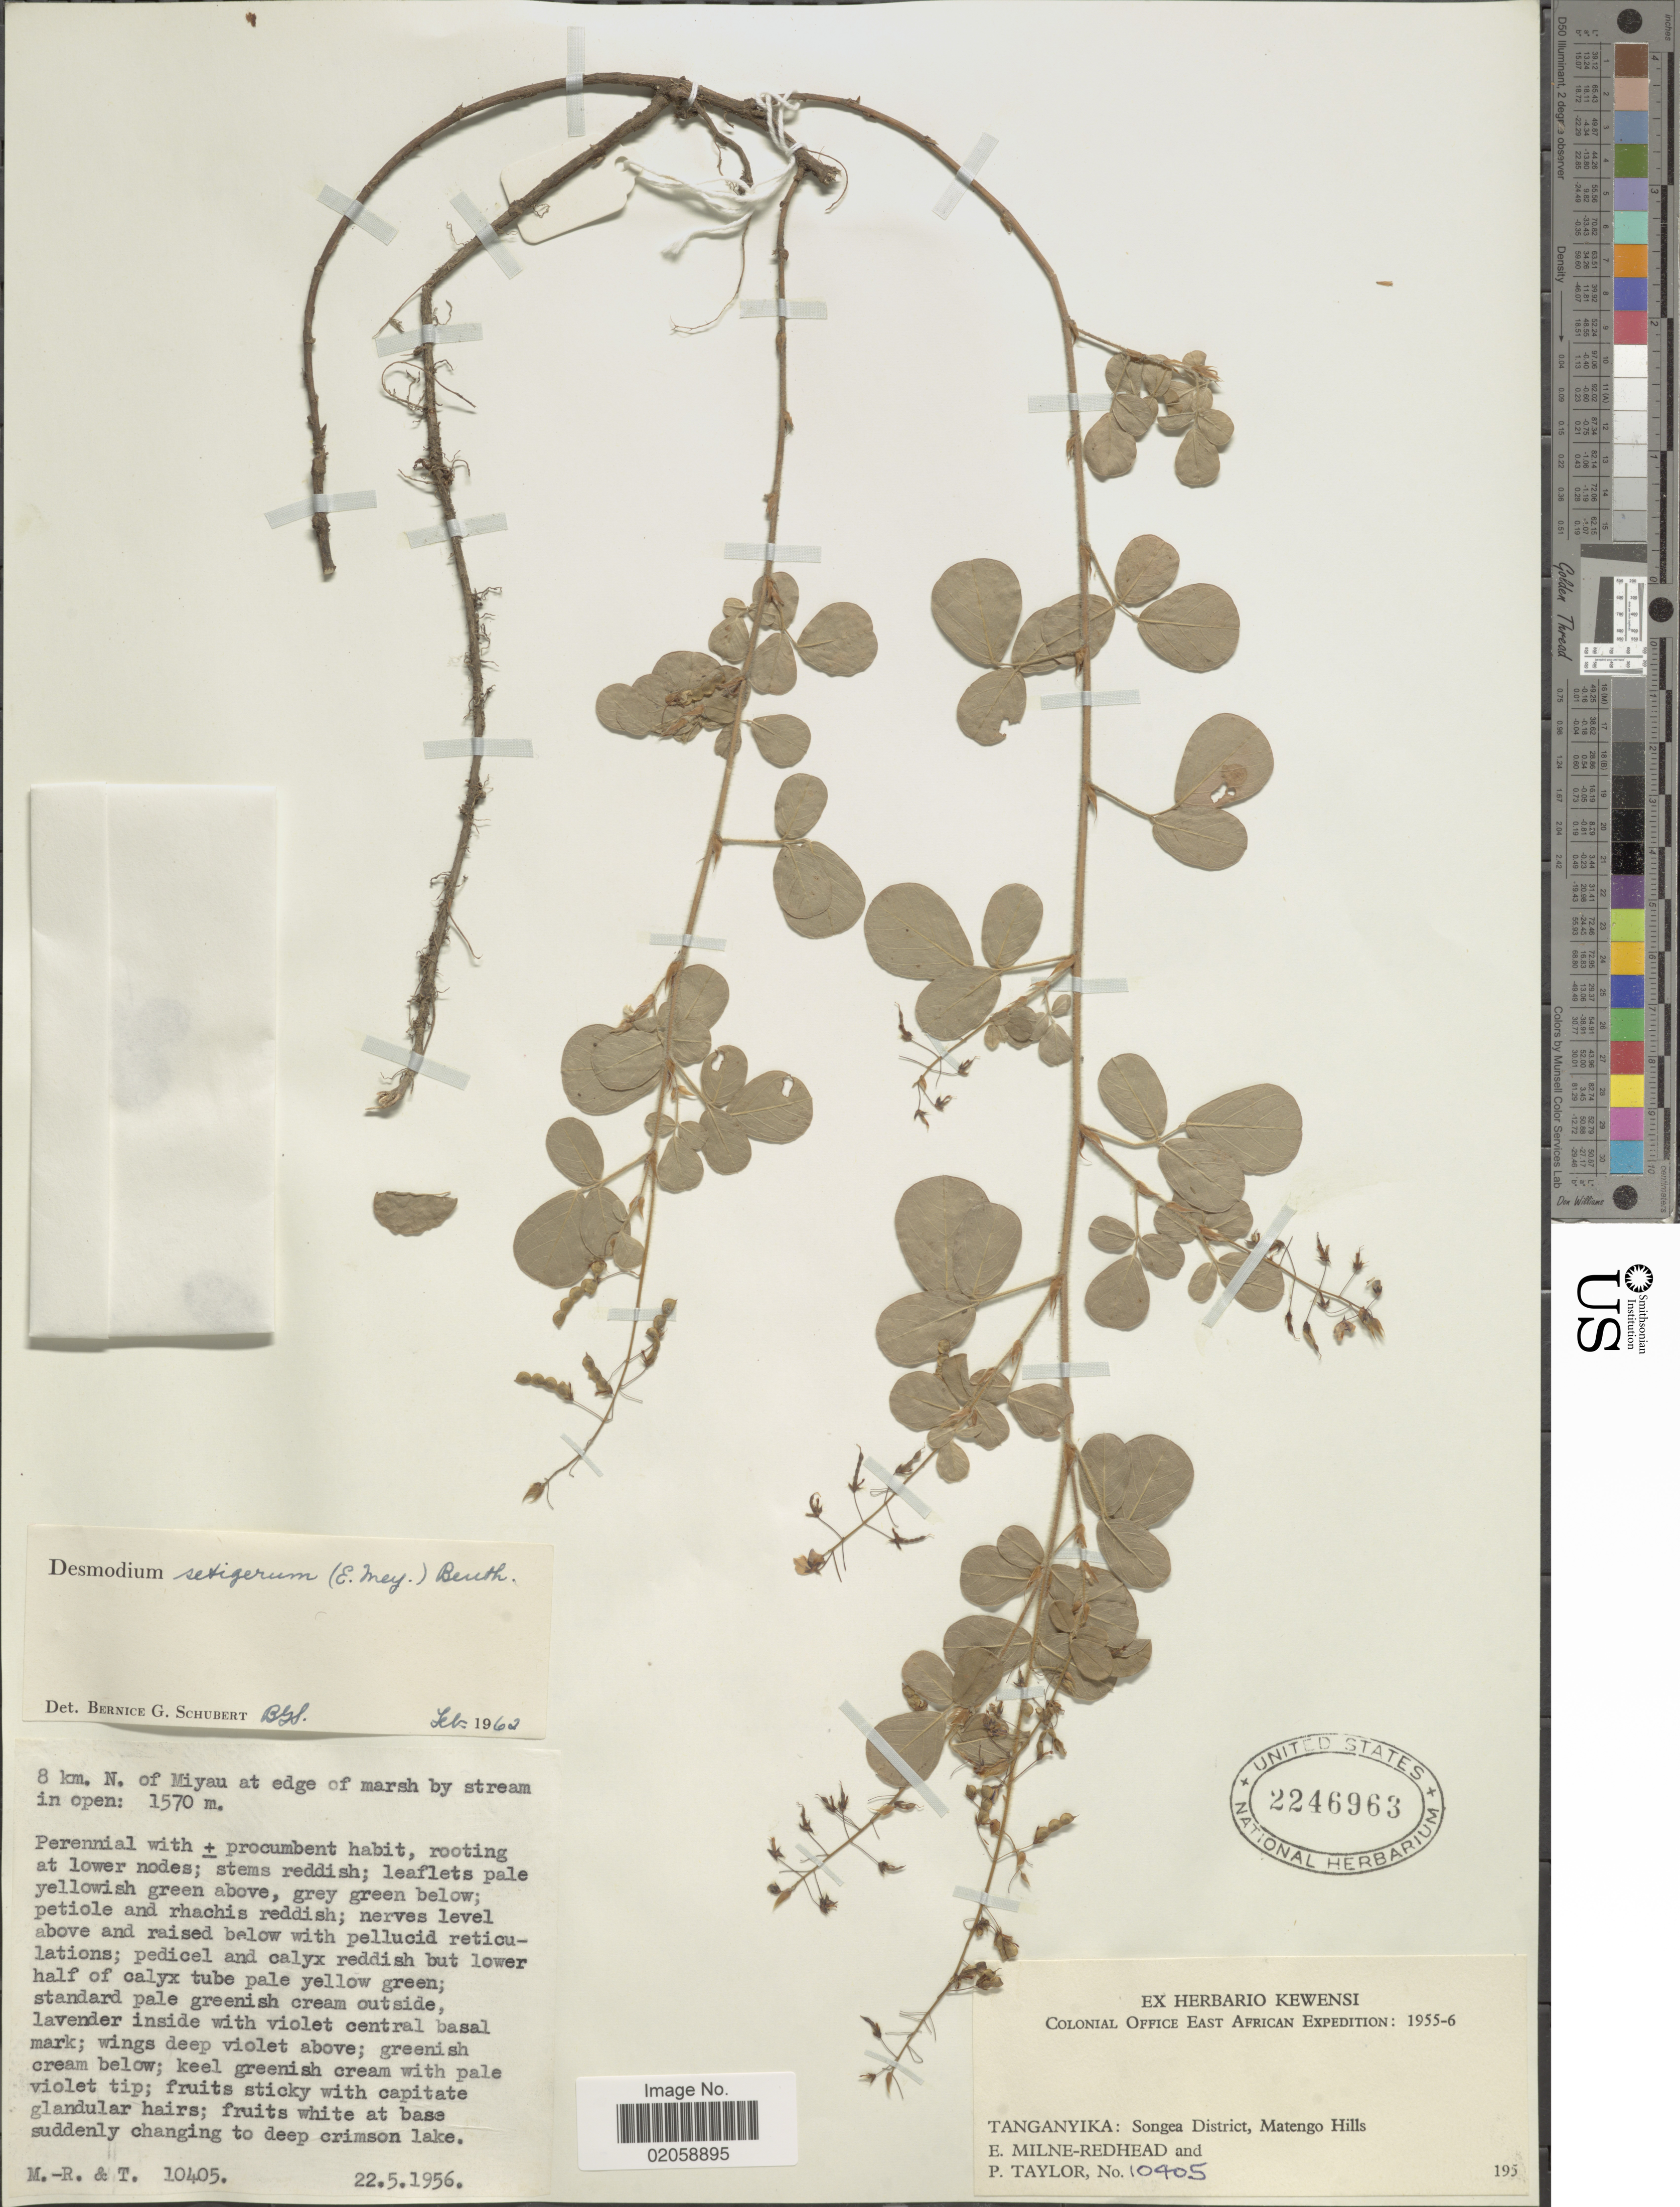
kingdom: Plantae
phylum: Tracheophyta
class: Magnoliopsida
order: Fabales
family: Fabaceae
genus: Grona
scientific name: Grona setigera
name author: (E. Mey.) H. Ohashi & K. Ohashi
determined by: Strong, Mark T., (BOT), Smithsonian Institution - National Museum of Natural History (UNITED STATES)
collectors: E. W. Milne-Redhead & P. Taylor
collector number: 10405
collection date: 1956-05-22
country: Tanzania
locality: Colonial Office East African. Tanganyika: Songea District, Matengo Hills. 8 km. N. of Miyau at edge of marsh by stream in open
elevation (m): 1570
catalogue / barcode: US 2246963